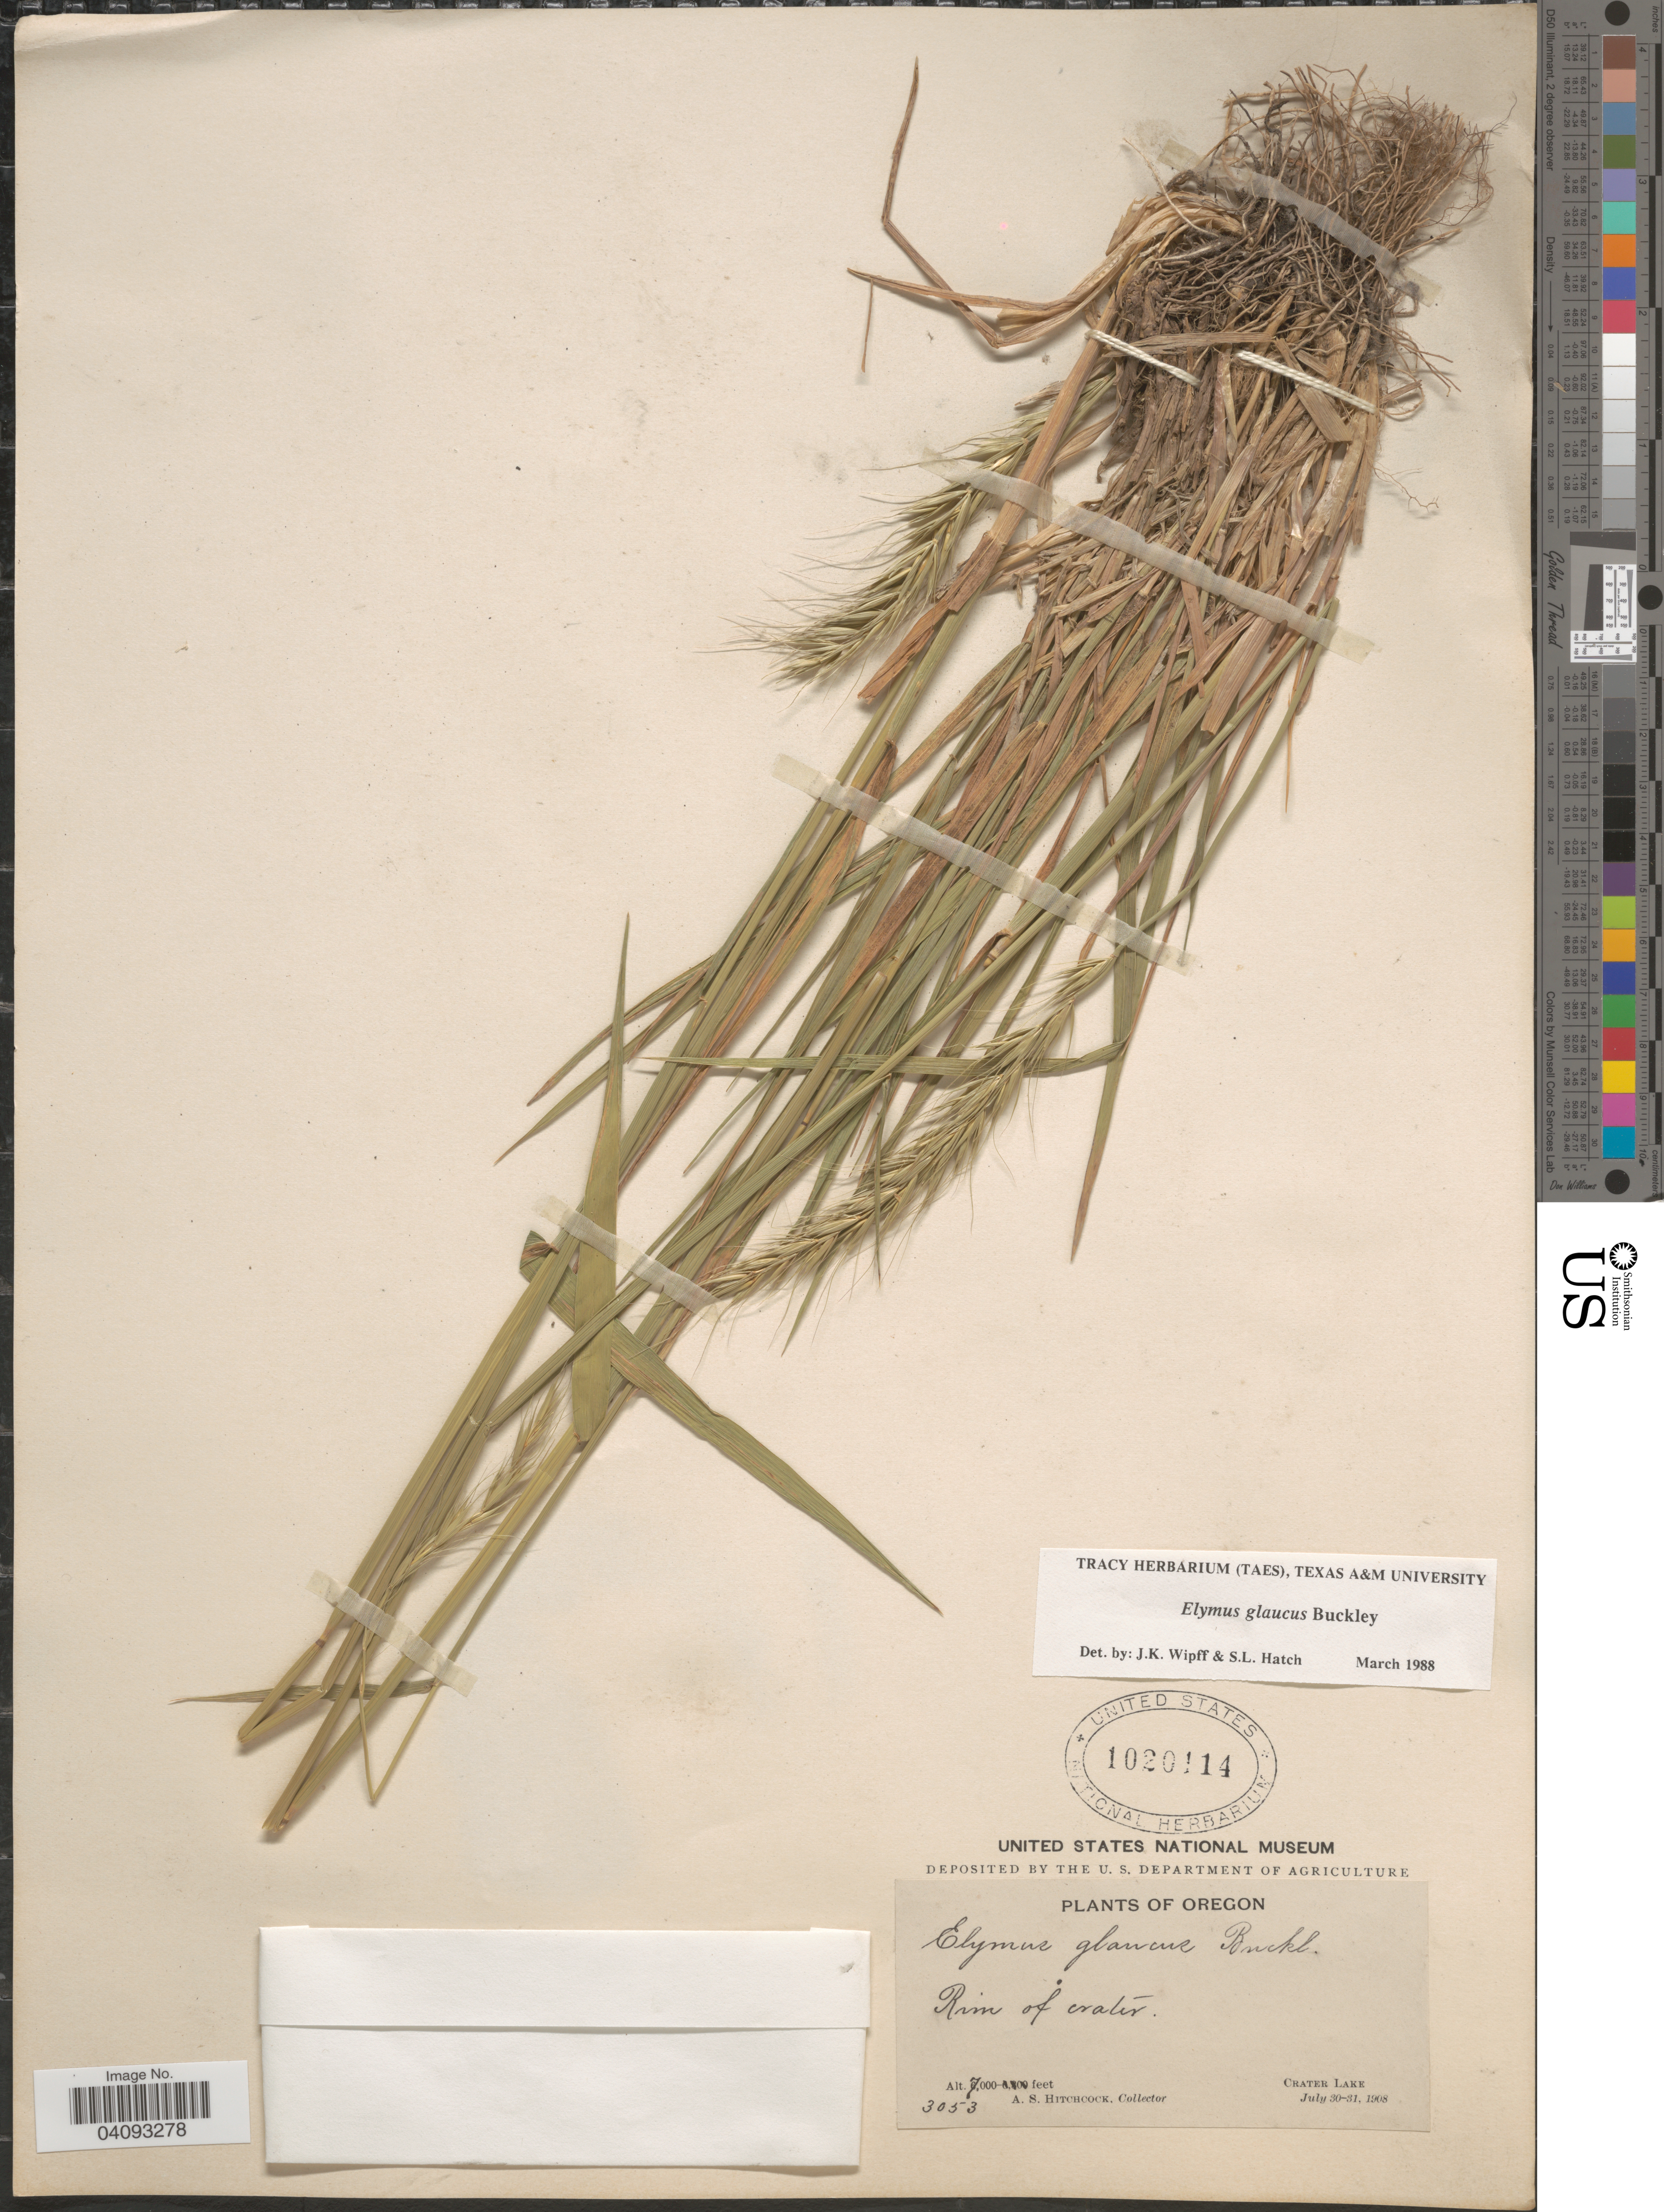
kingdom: Plantae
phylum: Tracheophyta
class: Liliopsida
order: Poales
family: Poaceae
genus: Elymus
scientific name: Elymus glaucus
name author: Buckley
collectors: A. S. Hitchcock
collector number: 3053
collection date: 1908-07-30/1908-07-31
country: United States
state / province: Oregon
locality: Rim of crater. Crater Lake.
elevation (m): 2134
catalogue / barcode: US 1020114